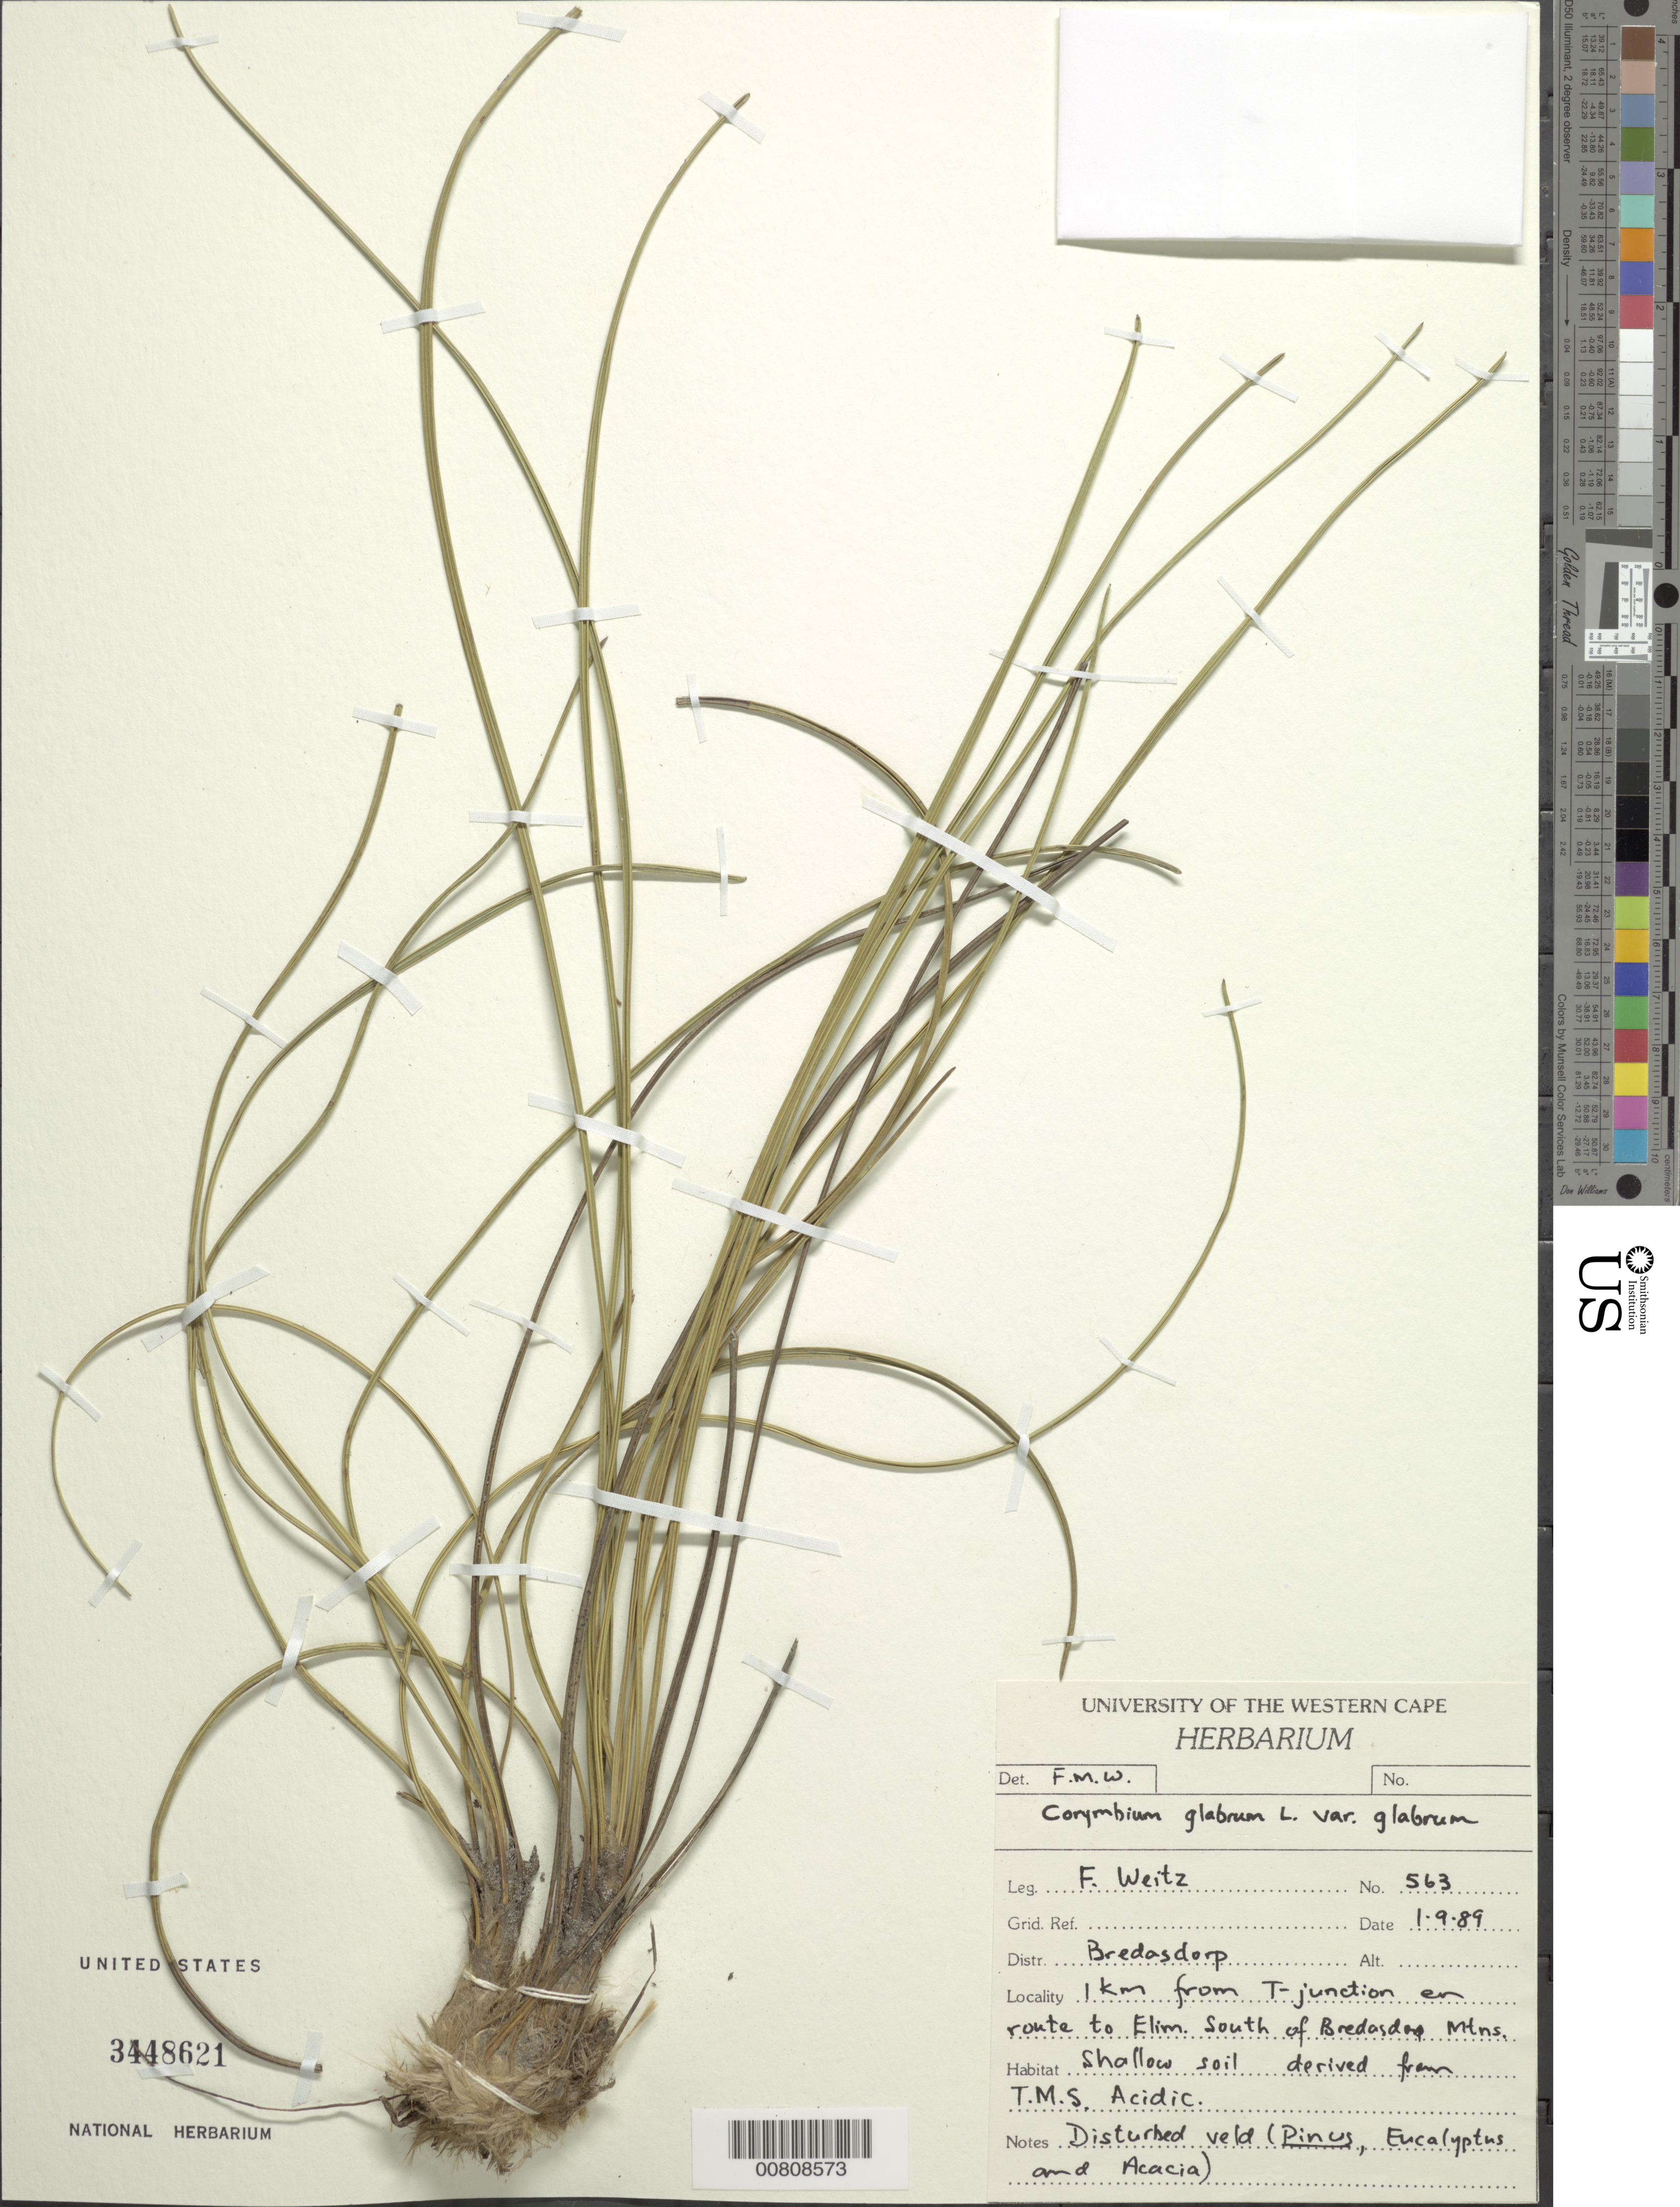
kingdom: Plantae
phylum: Tracheophyta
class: Magnoliopsida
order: Asterales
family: Asteraceae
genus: Corymbium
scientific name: Corymbium glabrum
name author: L.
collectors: F. M. Weitz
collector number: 563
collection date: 1989-09-01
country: South Africa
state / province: Western Cape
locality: Bredasdorp, 1 km from T-jct en route to Elim, S of Bredasdorp Mtns.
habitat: Shallow soil derived from Table Mountain sandstone, acidic; disturbed veld (Pinus, Eucalyptus and Acacia)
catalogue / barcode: US 3448621